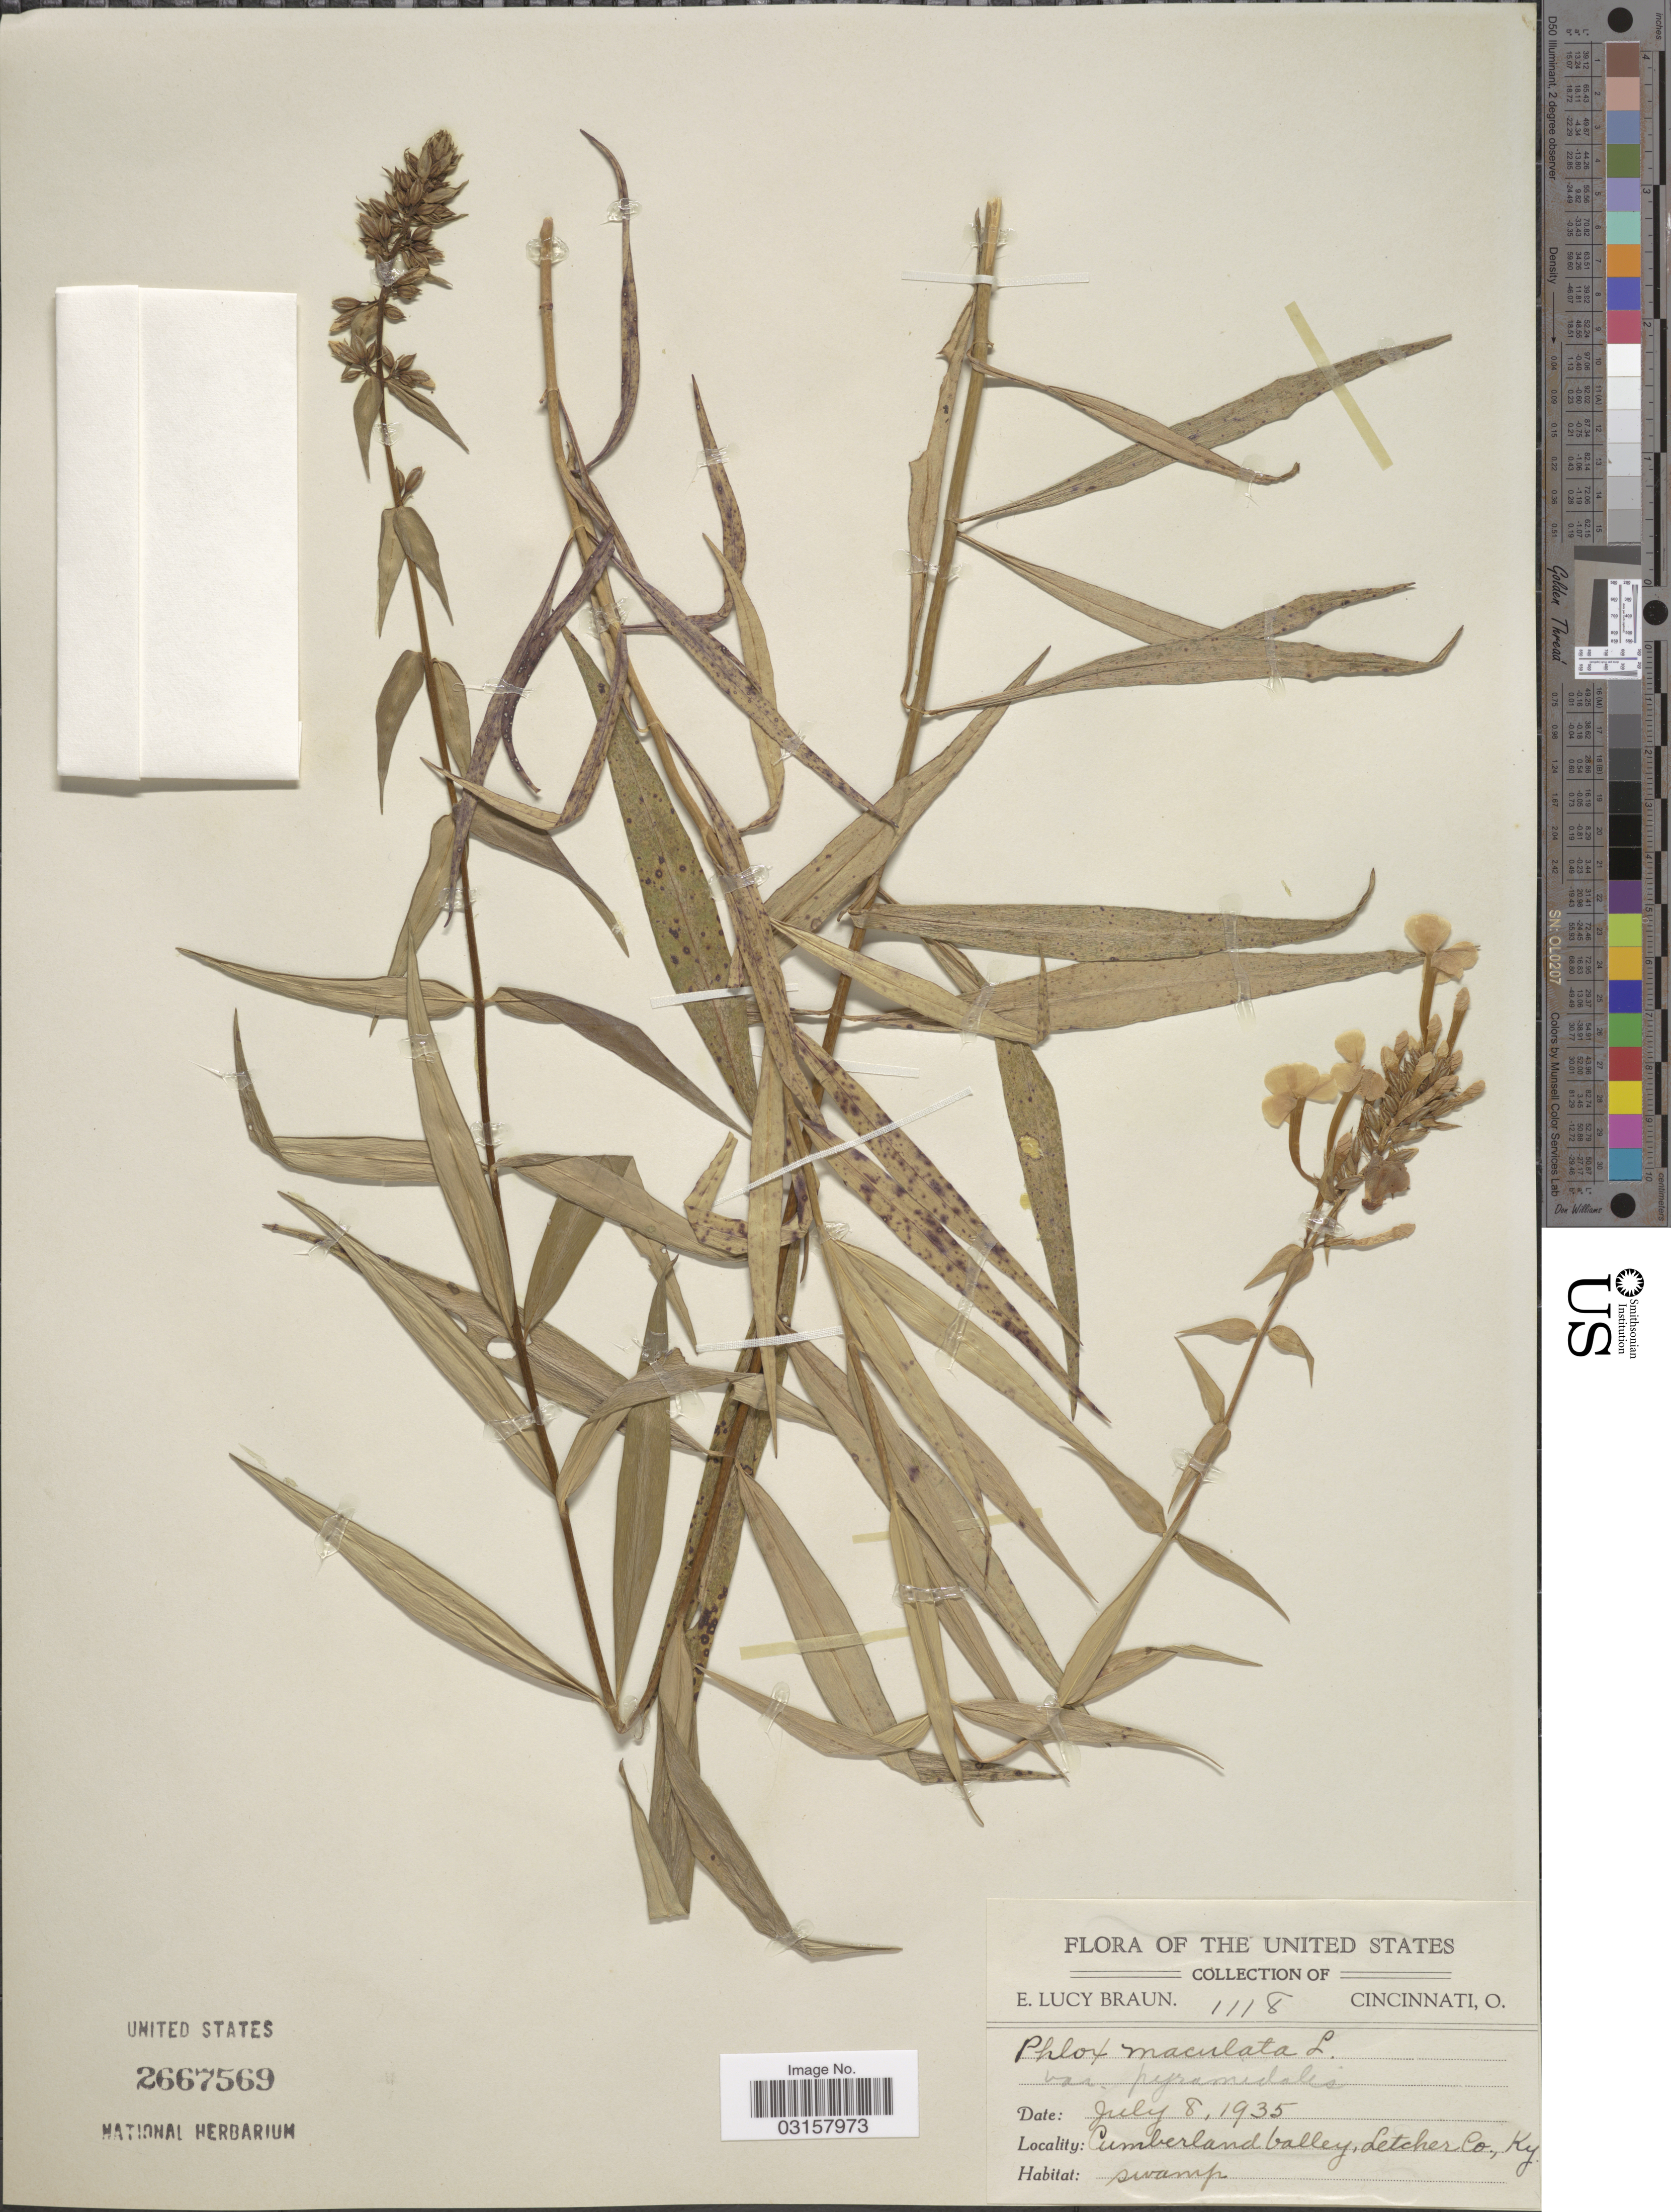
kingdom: Plantae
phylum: Tracheophyta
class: Magnoliopsida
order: Ericales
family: Polemoniaceae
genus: Phlox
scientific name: Phlox maculata subsp. pyramidalis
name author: (Sm.) Wherry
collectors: E. L. Braun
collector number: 1118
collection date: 1935-07-08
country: United States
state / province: Kentucky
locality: Cumberland Valley, Letcher Co.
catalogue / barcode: US 2667569